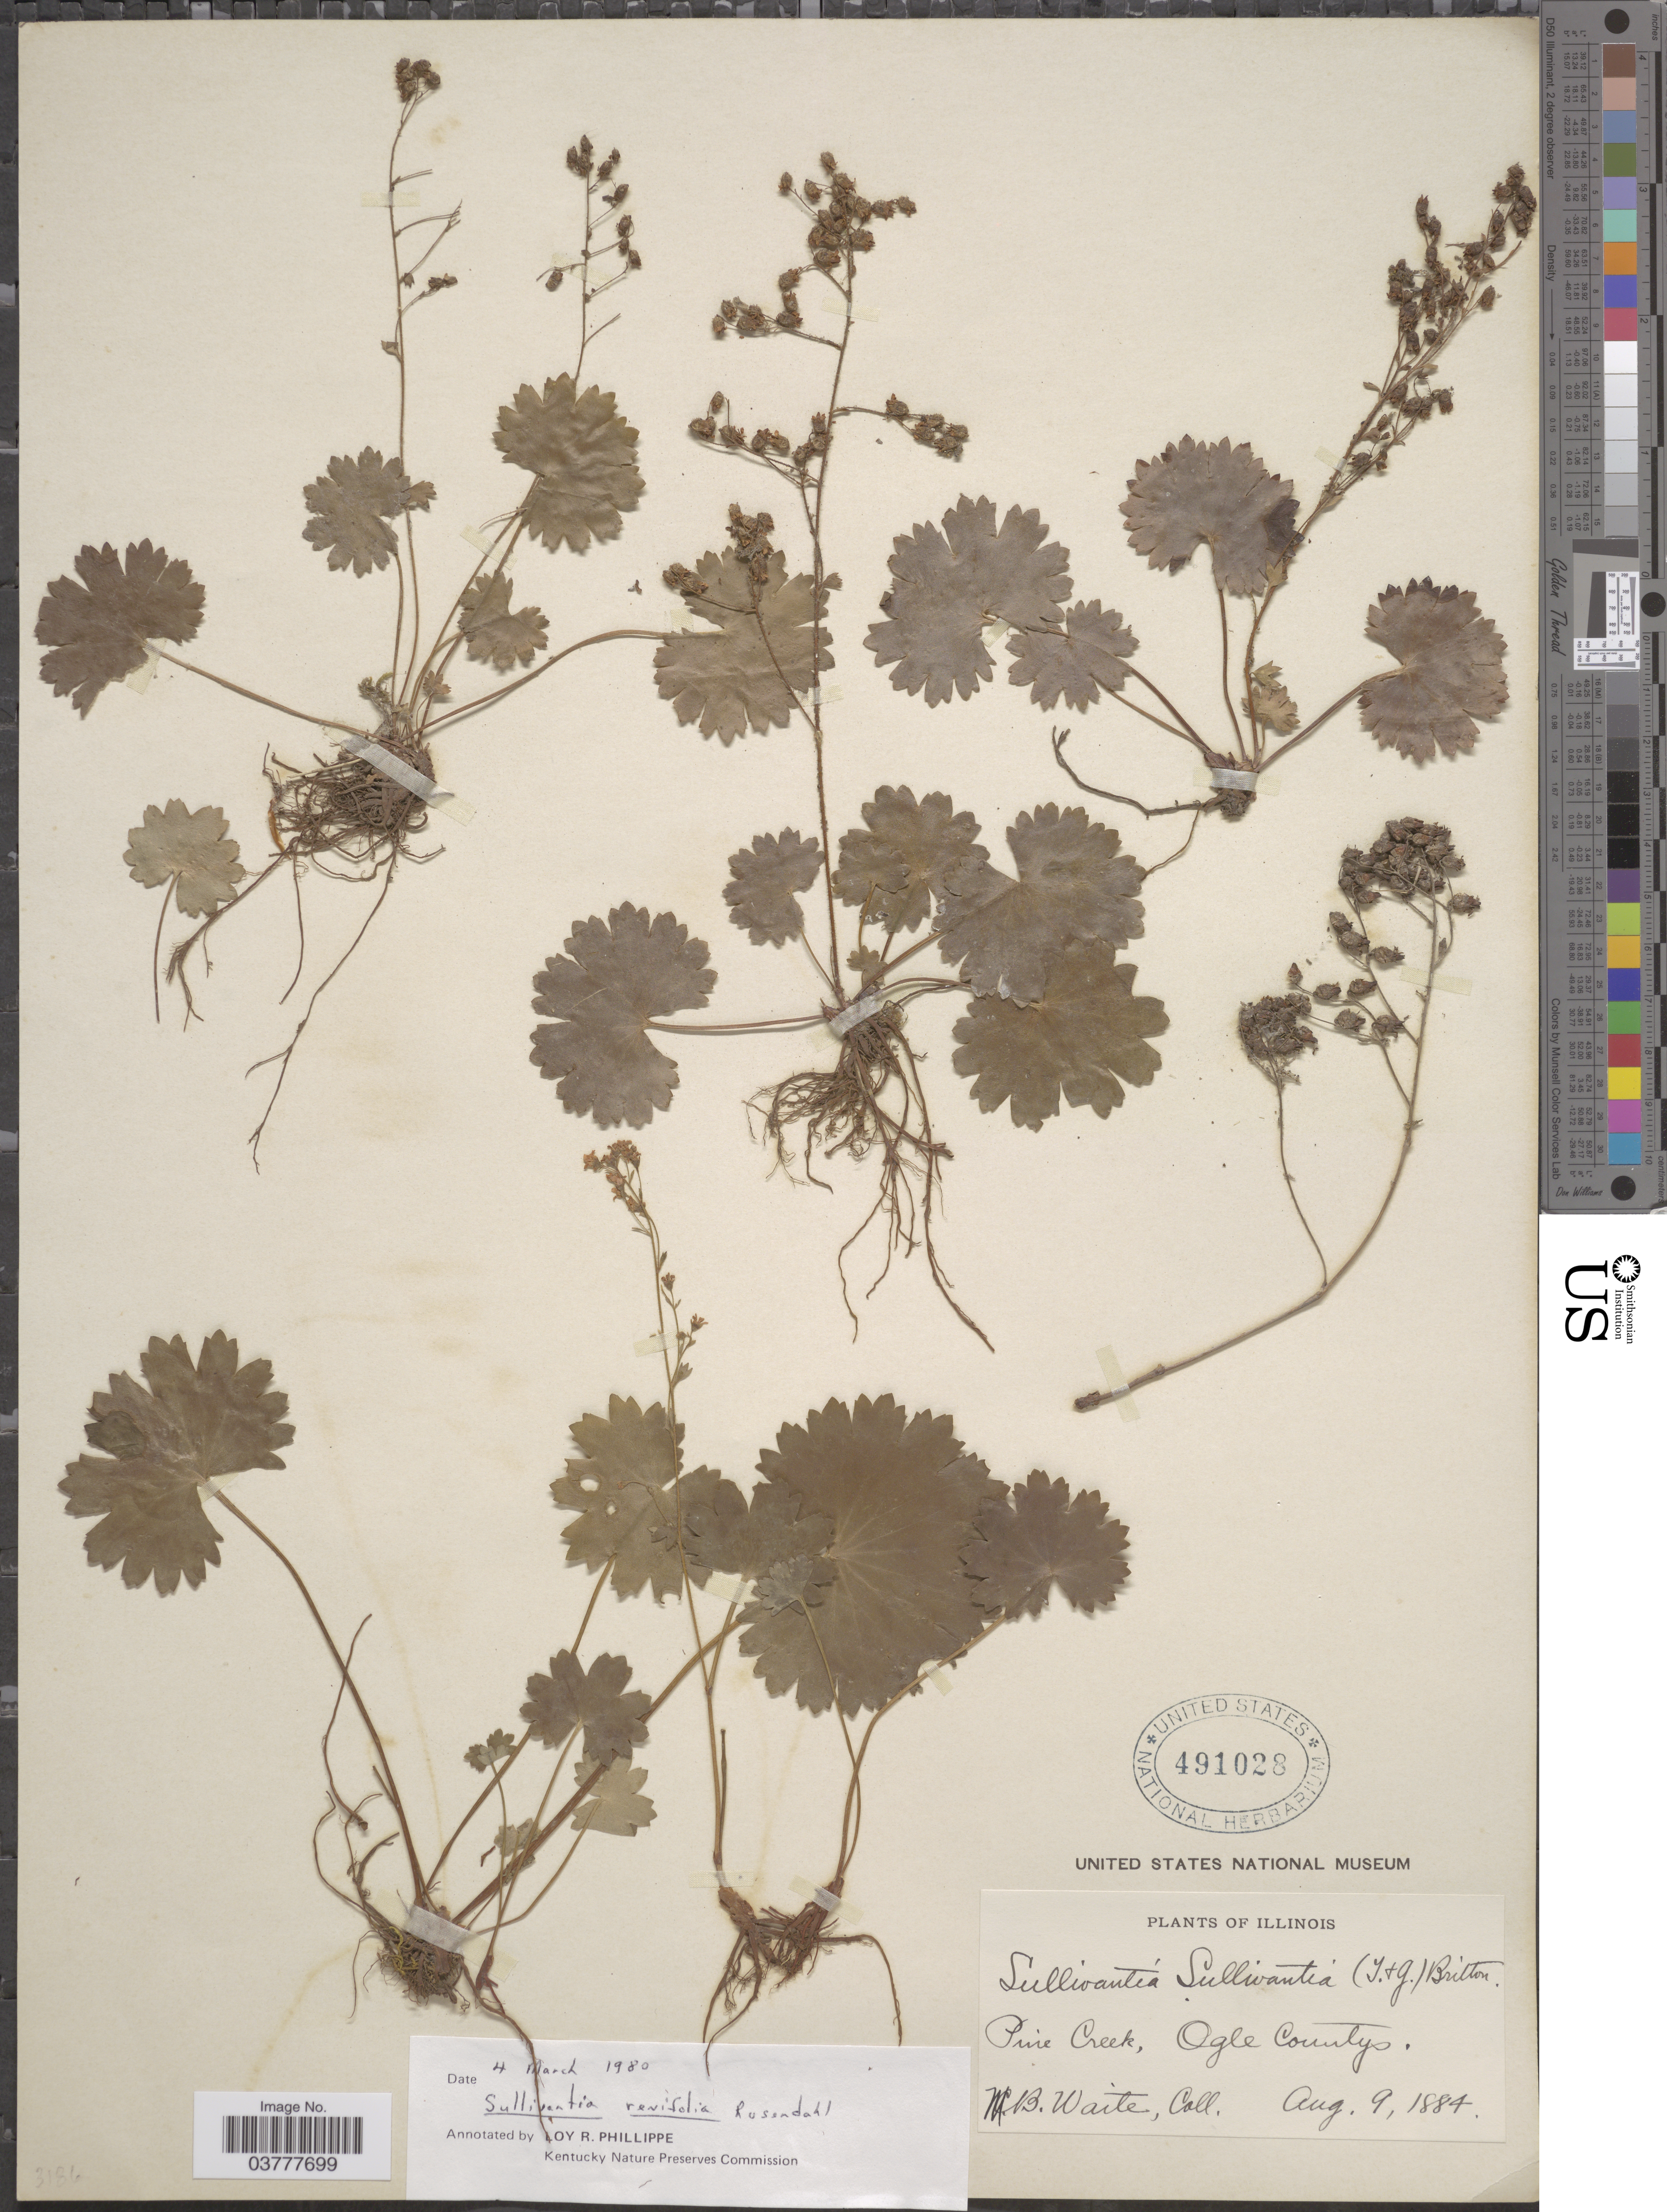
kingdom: Plantae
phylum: Tracheophyta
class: Magnoliopsida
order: Saxifragales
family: Saxifragaceae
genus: Sullivantia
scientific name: Sullivantia renifolia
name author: Rosend.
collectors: M. B. Waite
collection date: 1884-08-09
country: United States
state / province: Illinois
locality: Pine Creek, Ogle County.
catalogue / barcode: US 491028